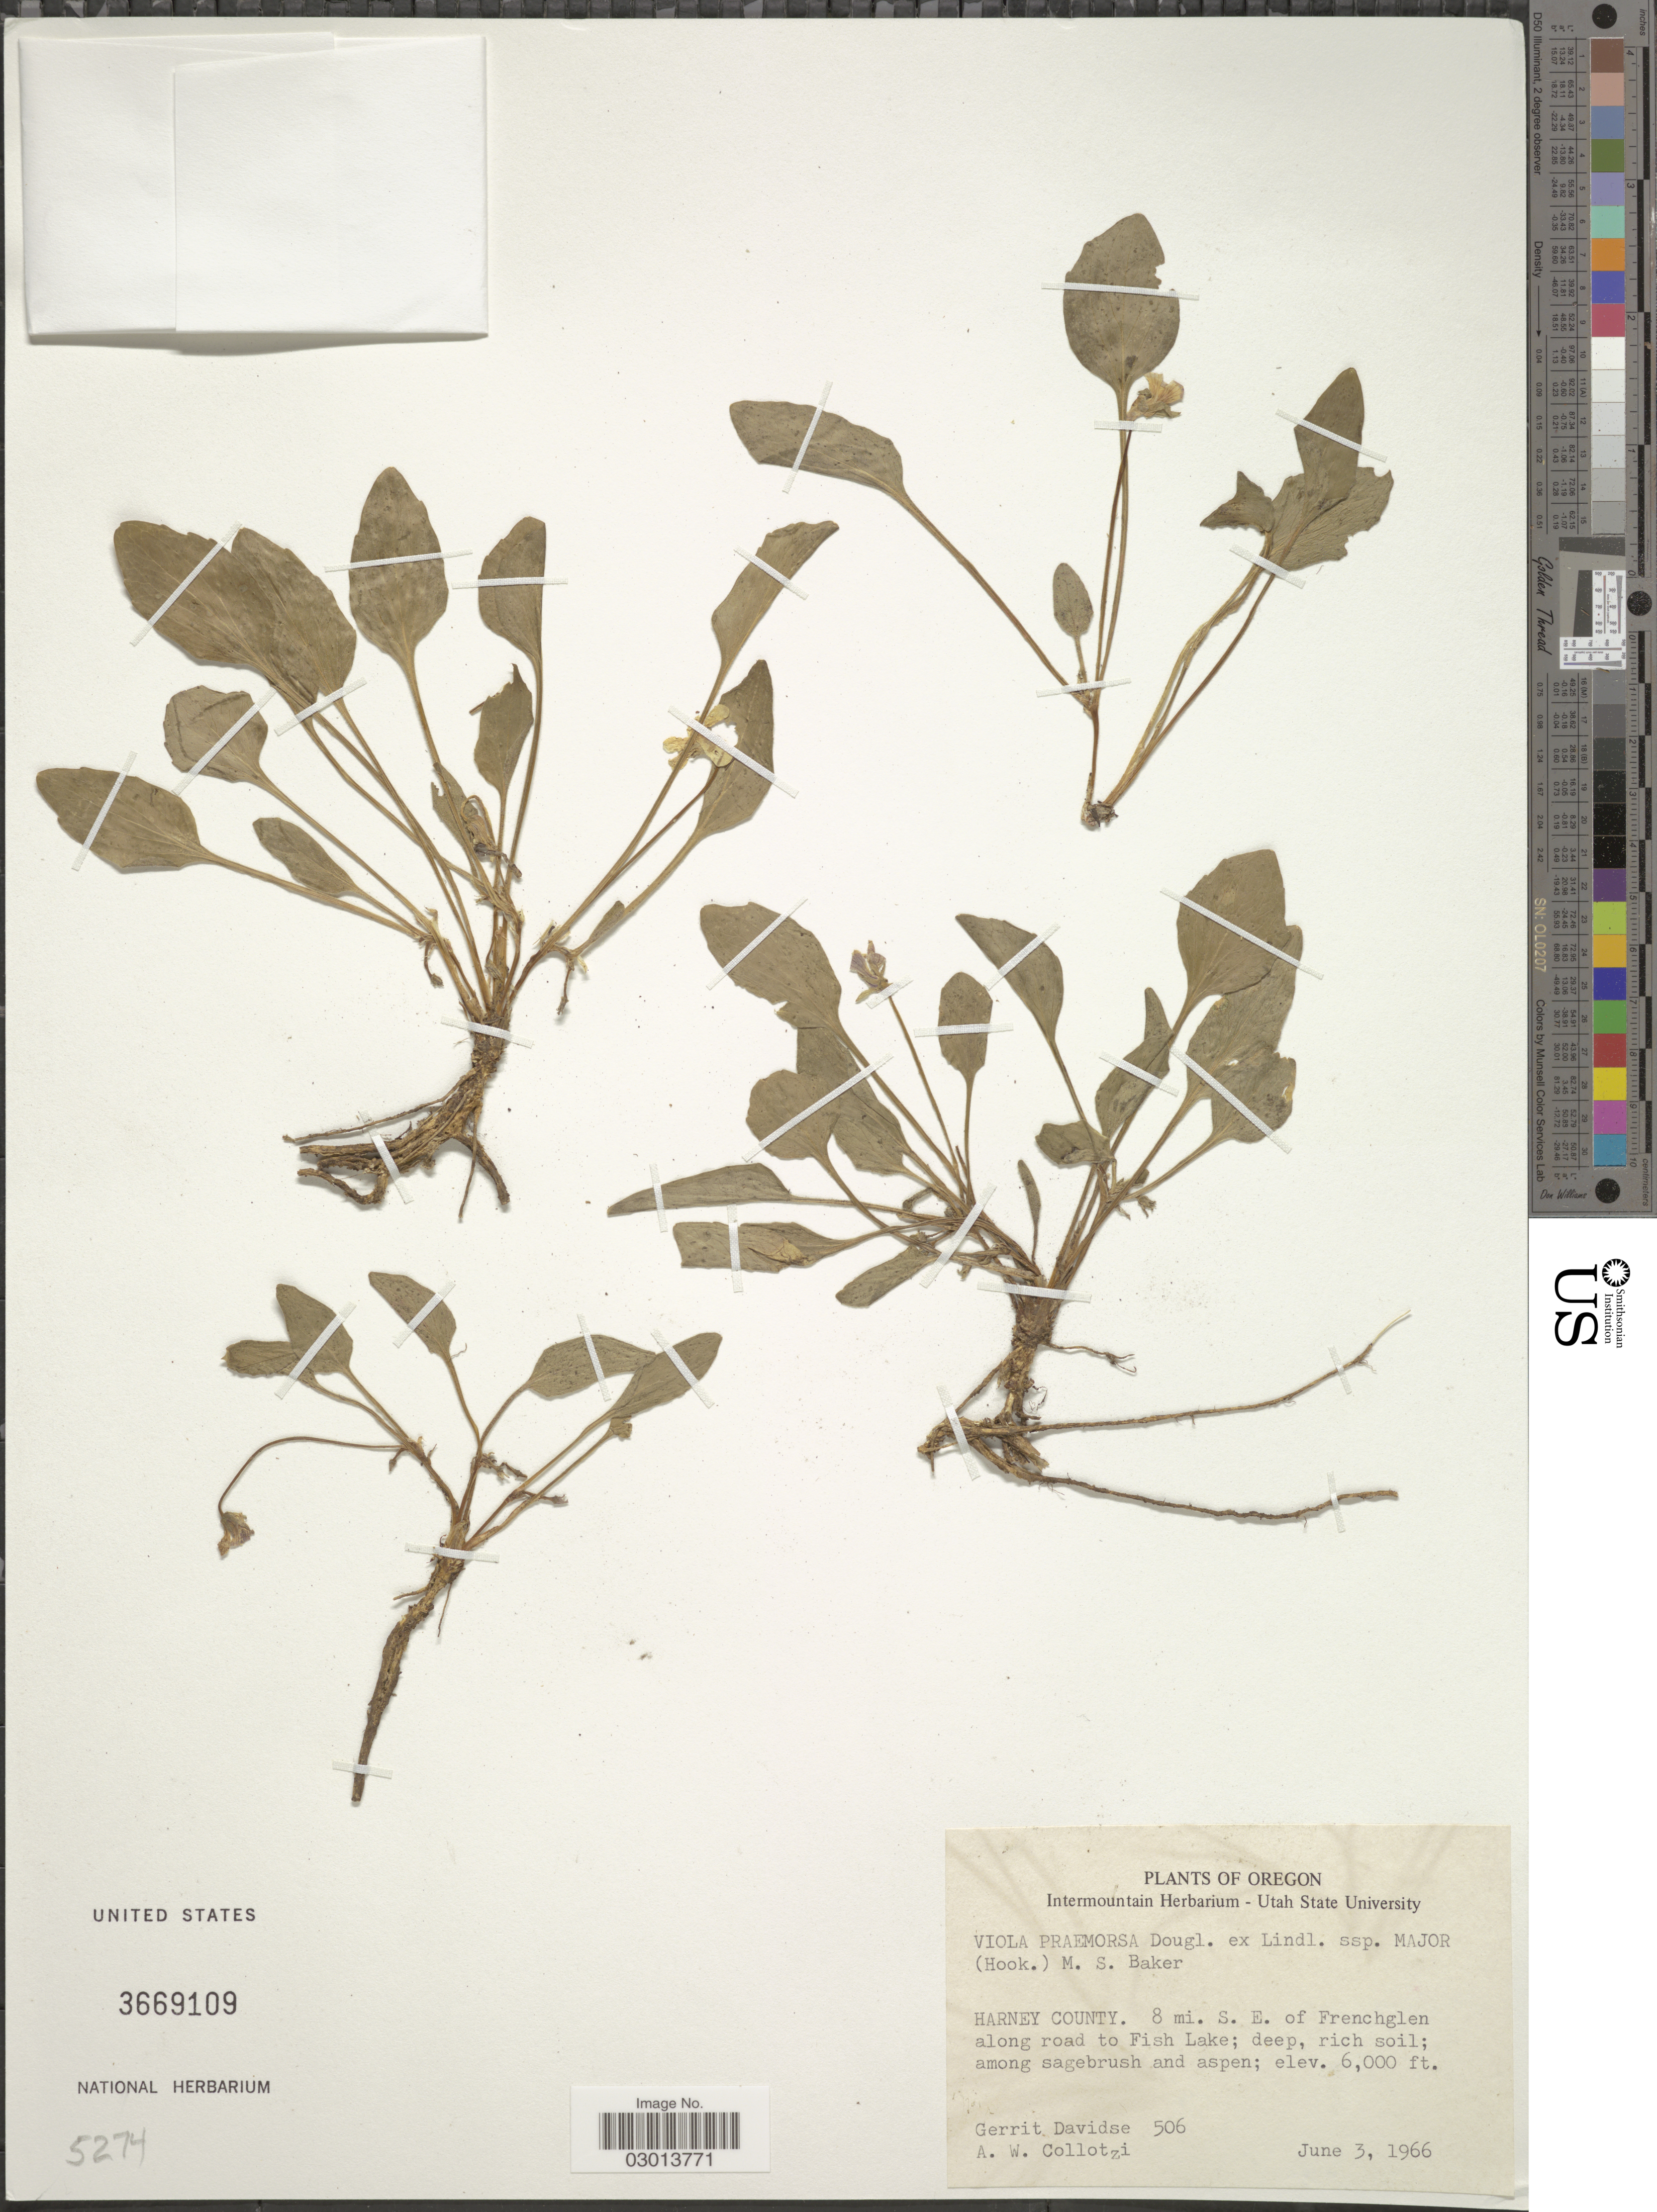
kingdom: Plantae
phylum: Tracheophyta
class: Magnoliopsida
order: Malpighiales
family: Violaceae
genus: Viola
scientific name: Viola praemorsa subsp. major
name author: (Hook.) M.S. Baker & Clausen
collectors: G. Davidse & A. W. Collotzi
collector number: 506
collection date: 1966-06-03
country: United States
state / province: Oregon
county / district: Harney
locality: Harney County. 8 mi. S.E. of Frenchglen along road to Fish Lake.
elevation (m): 1829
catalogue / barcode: US 3669109